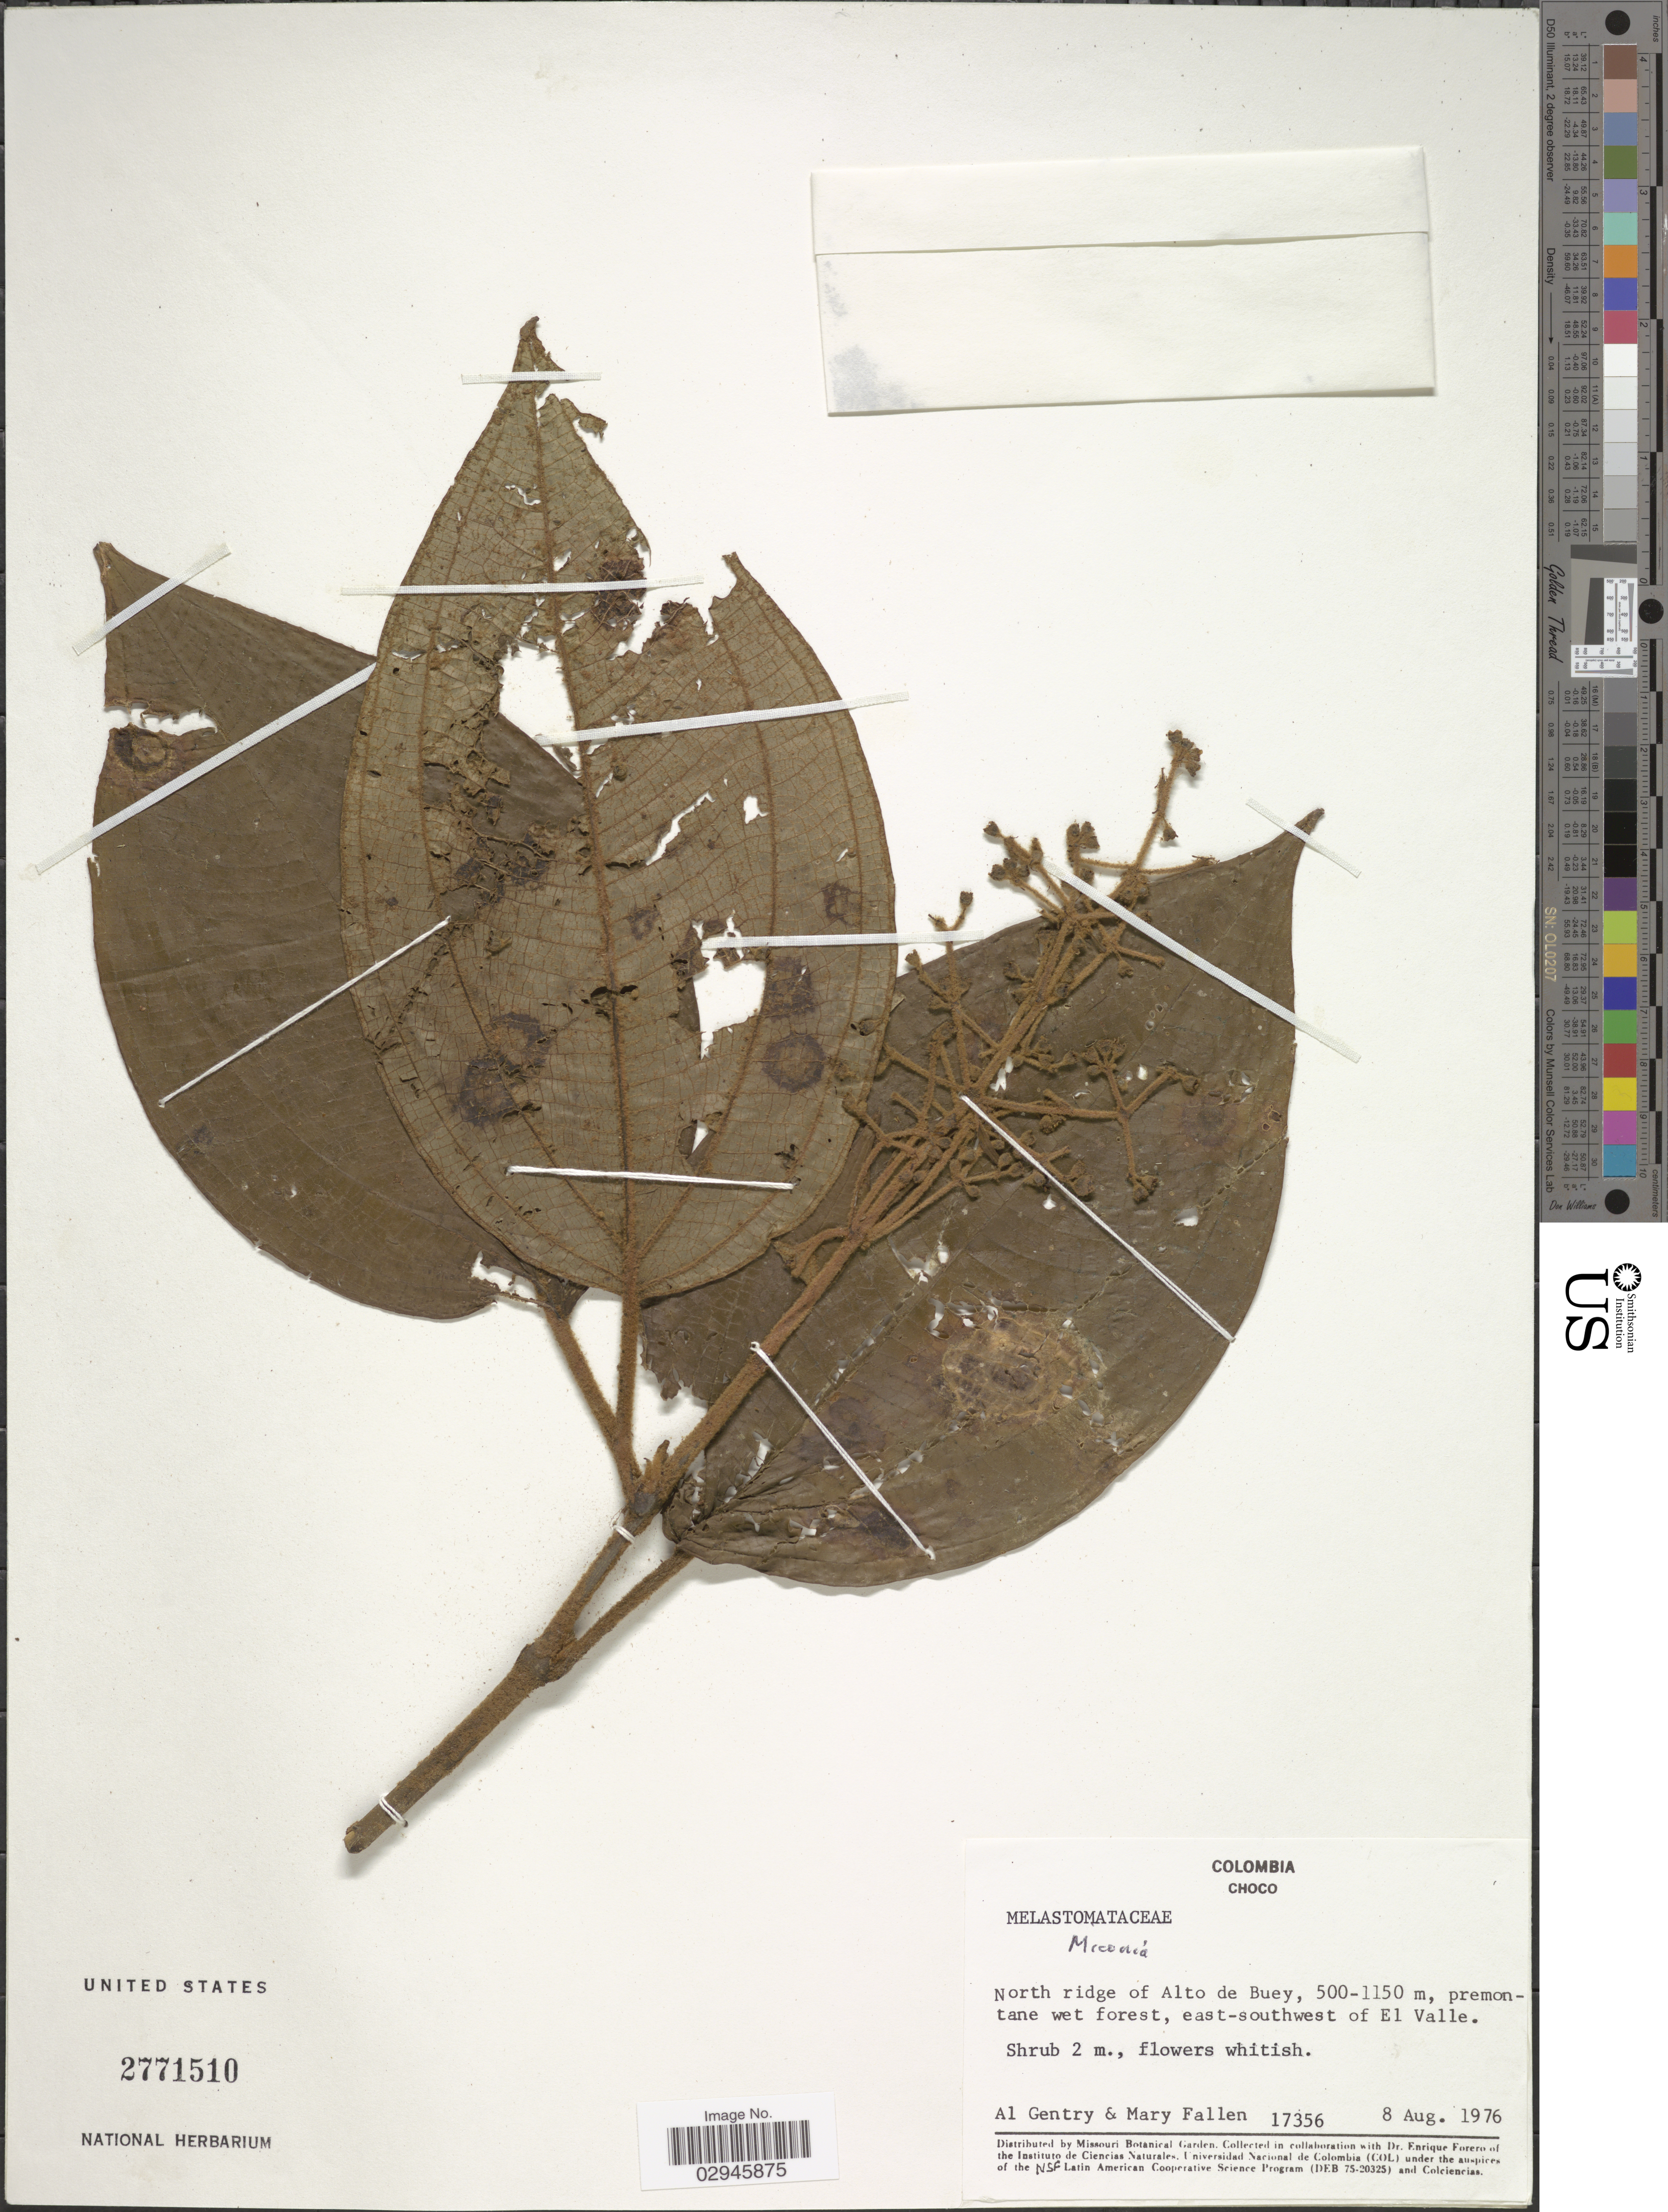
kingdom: Plantae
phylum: Tracheophyta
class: Magnoliopsida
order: Myrtales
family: Melastomataceae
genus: Miconia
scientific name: Miconia sp.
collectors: A. H. Gentry & M. Fallen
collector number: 17356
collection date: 1976-08-08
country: Colombia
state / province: Chocó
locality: North ridge of Alto de Buey, premontane wet forest, east-southwest of El Valle.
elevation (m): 500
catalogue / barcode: US 2771510